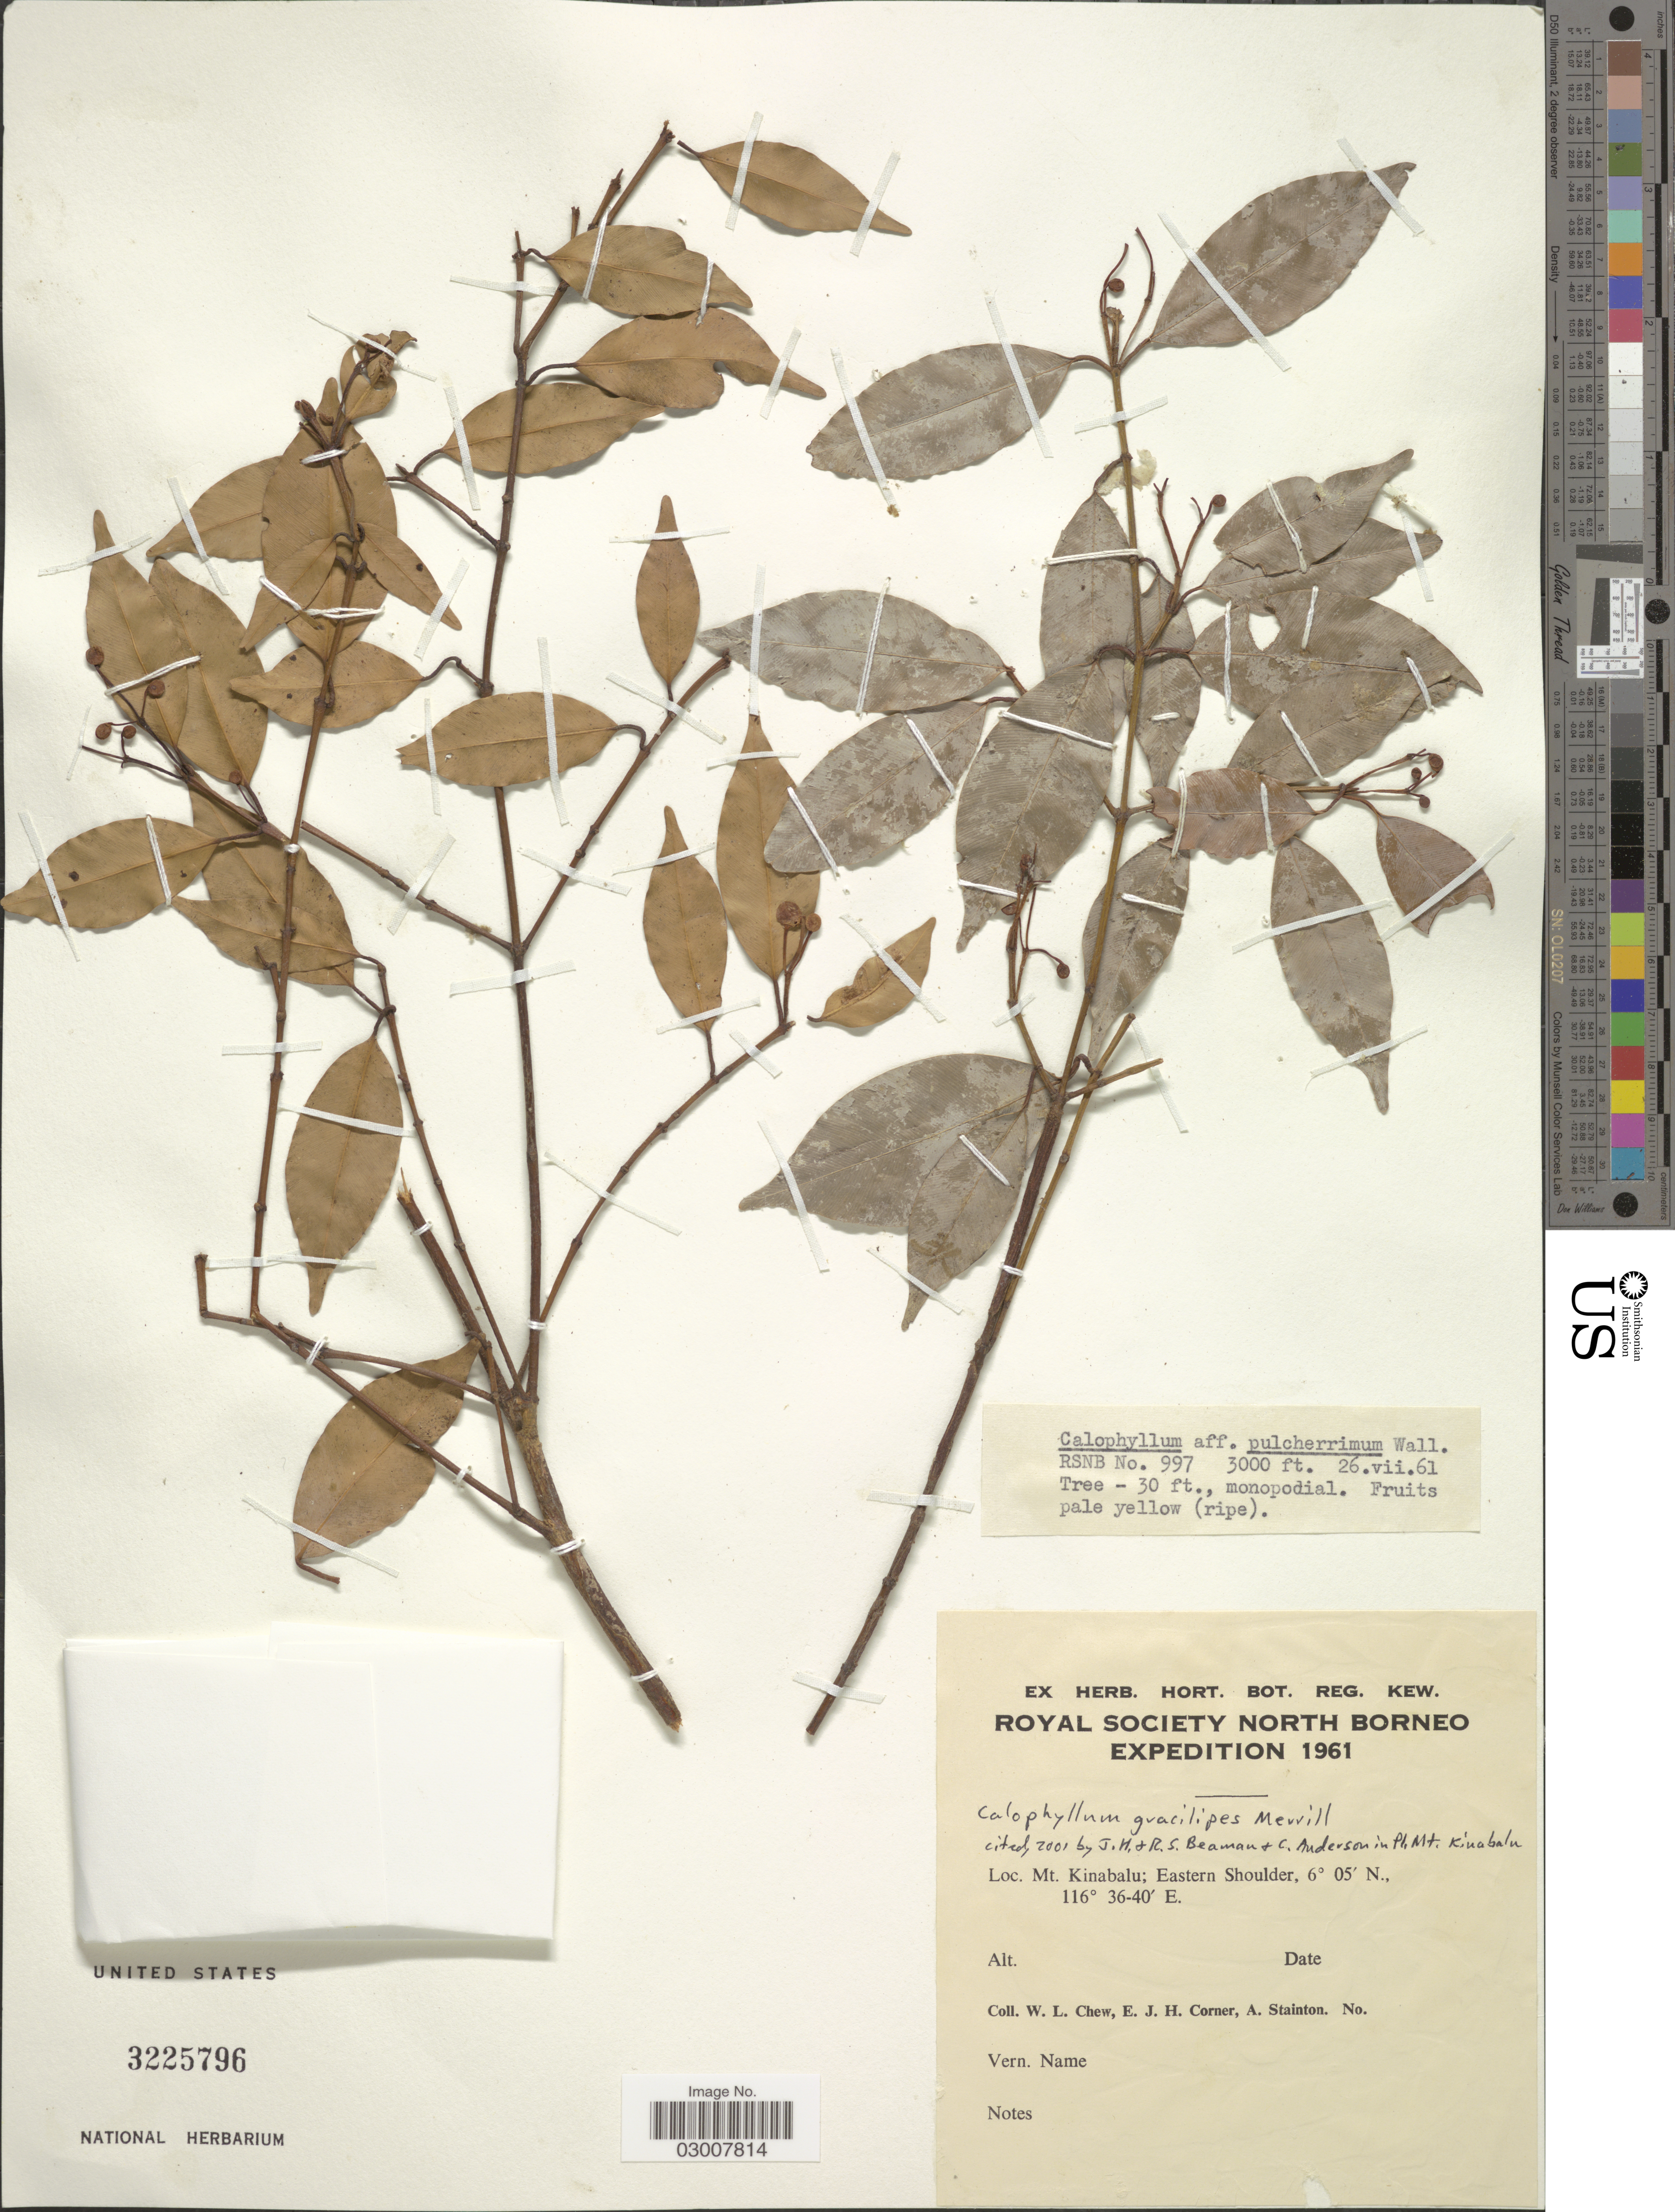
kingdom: Plantae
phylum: Tracheophyta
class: Magnoliopsida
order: Malpighiales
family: Calophyllaceae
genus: Calophyllum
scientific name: Calophyllum gracilipes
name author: Merr.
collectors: W. Chew, E. Corner & A. Stainton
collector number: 997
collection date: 1961-07-26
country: Malaysia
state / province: Sabah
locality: Mt. Kinabalu; Eastern Shoulder.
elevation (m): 914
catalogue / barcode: US 3225796